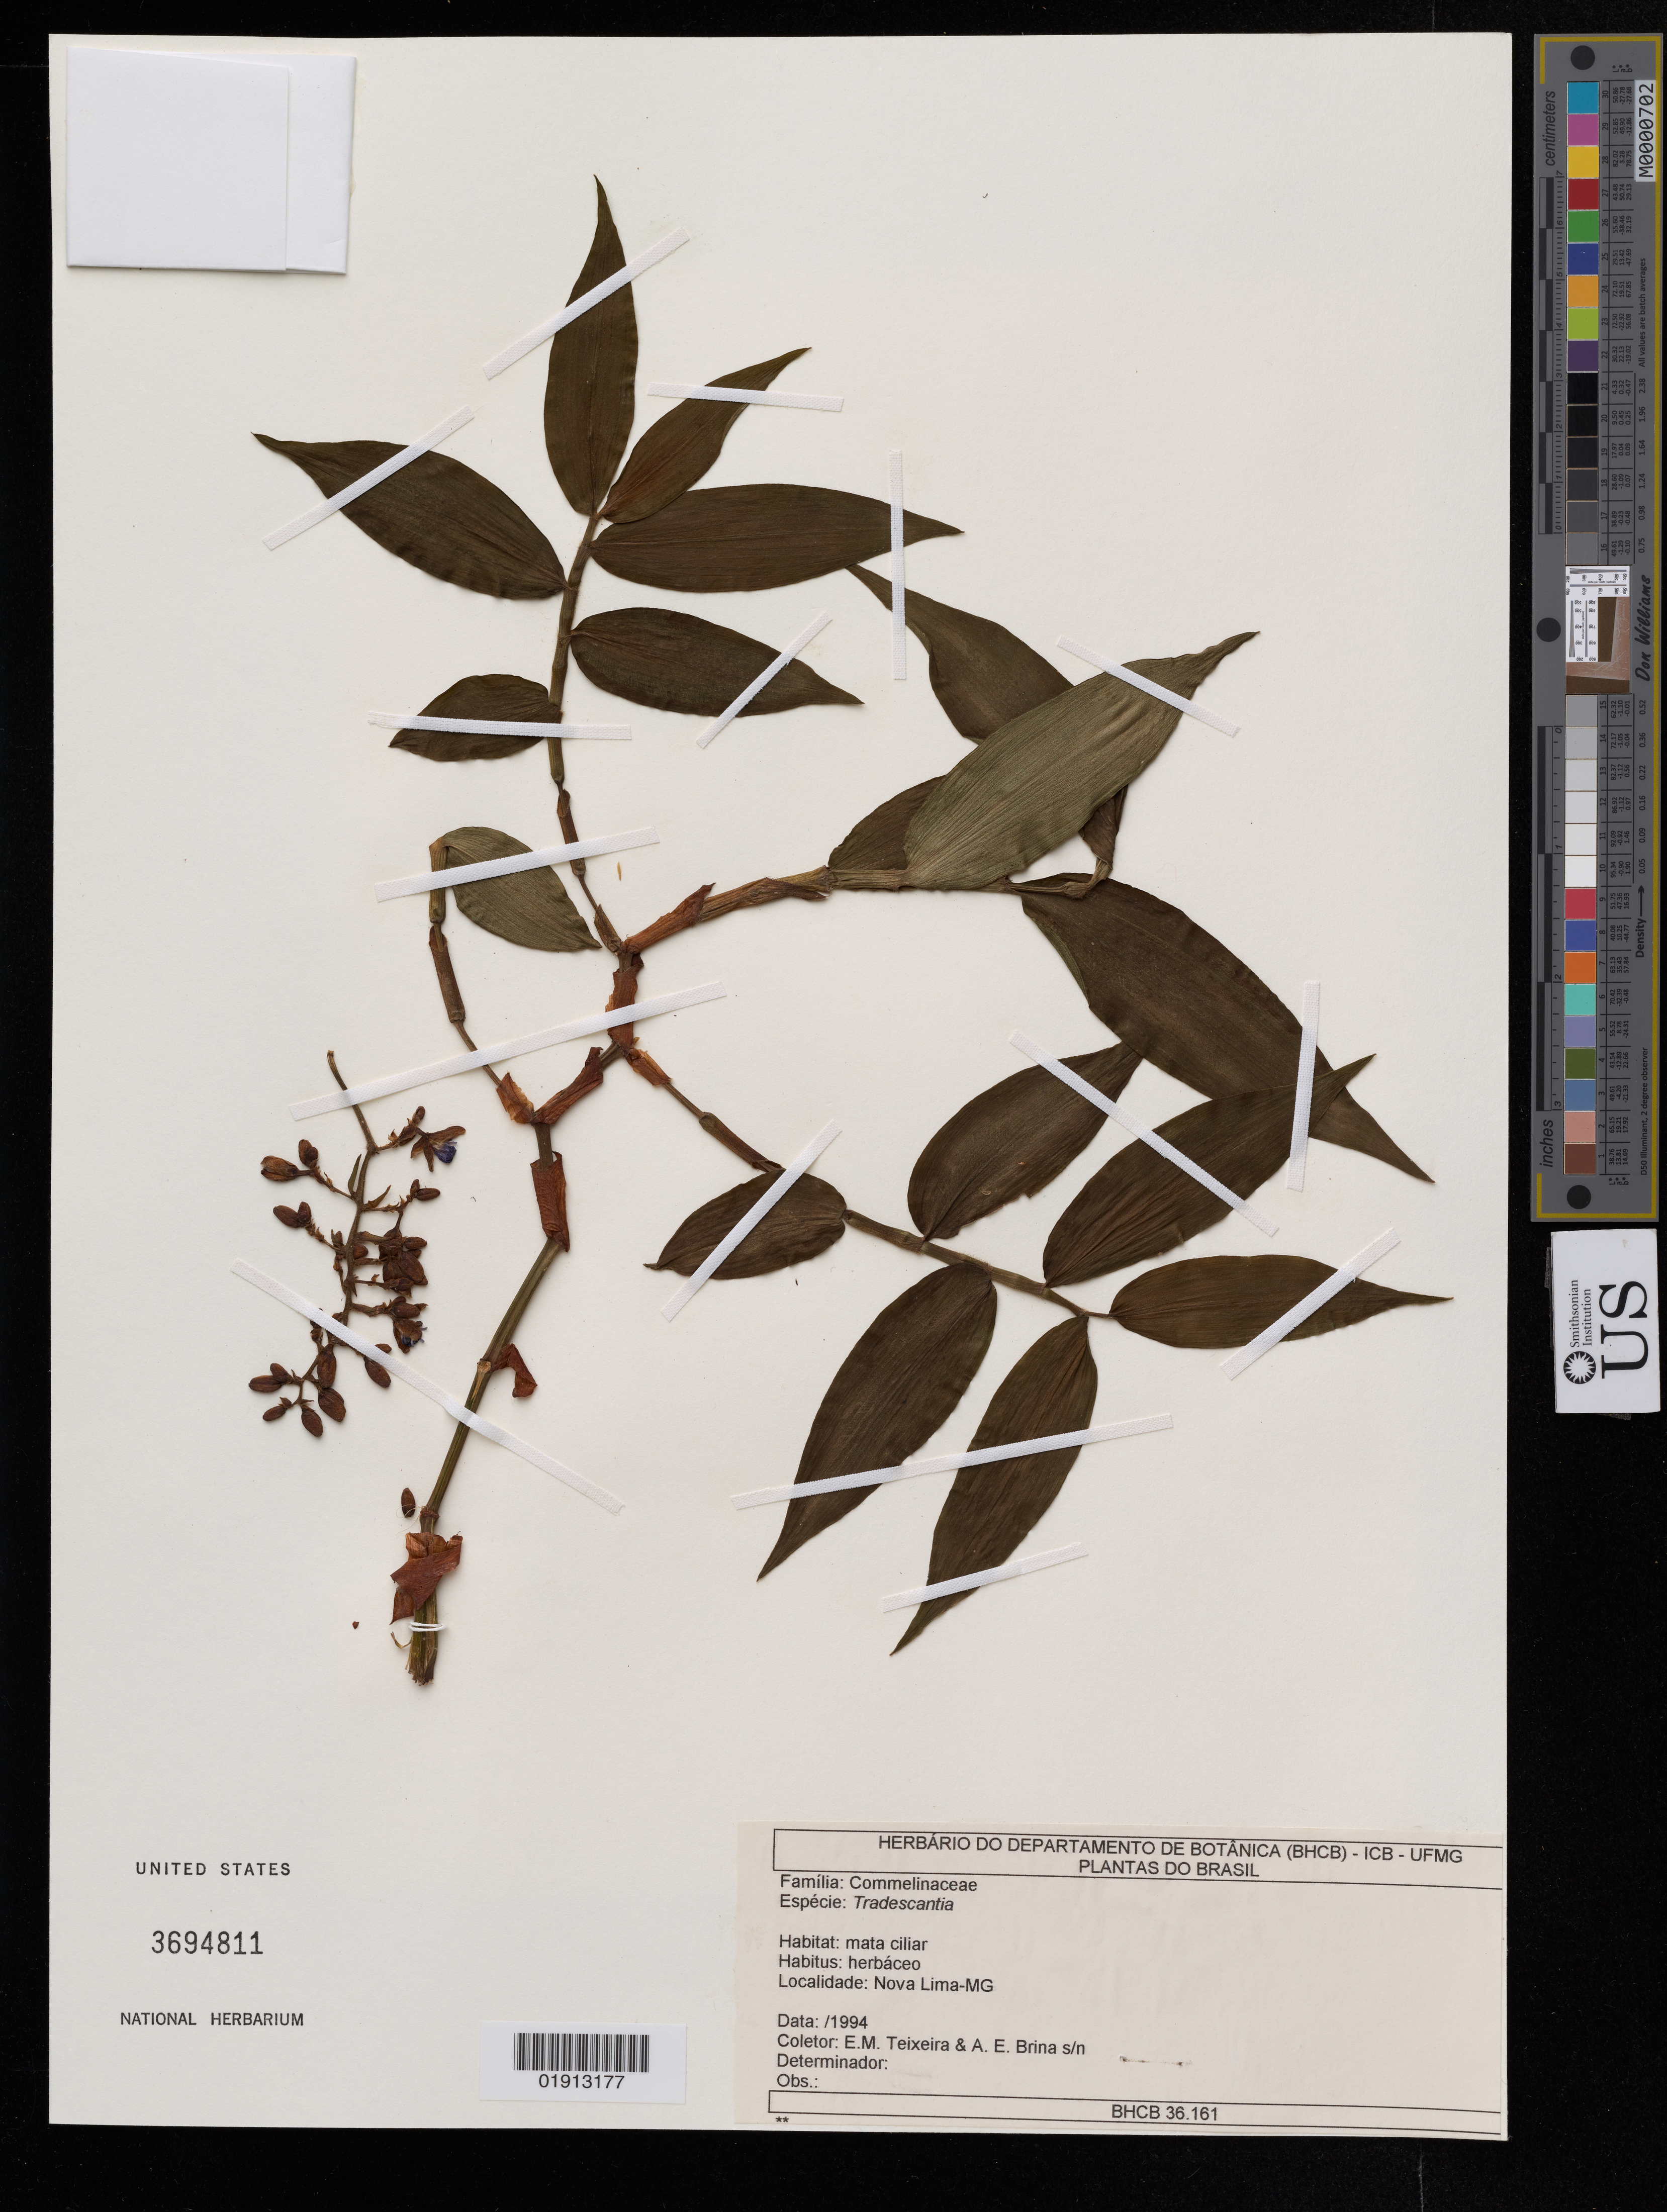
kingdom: Plantae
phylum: Tracheophyta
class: Liliopsida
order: Commelinales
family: Commelinaceae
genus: Tradescantia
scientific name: Tradescantia sp.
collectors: E. Teixeira & A. Brina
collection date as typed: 1994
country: Brazil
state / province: Minas Gerais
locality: Nova Lima - MG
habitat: Mata ciliar.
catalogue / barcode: US 3694811